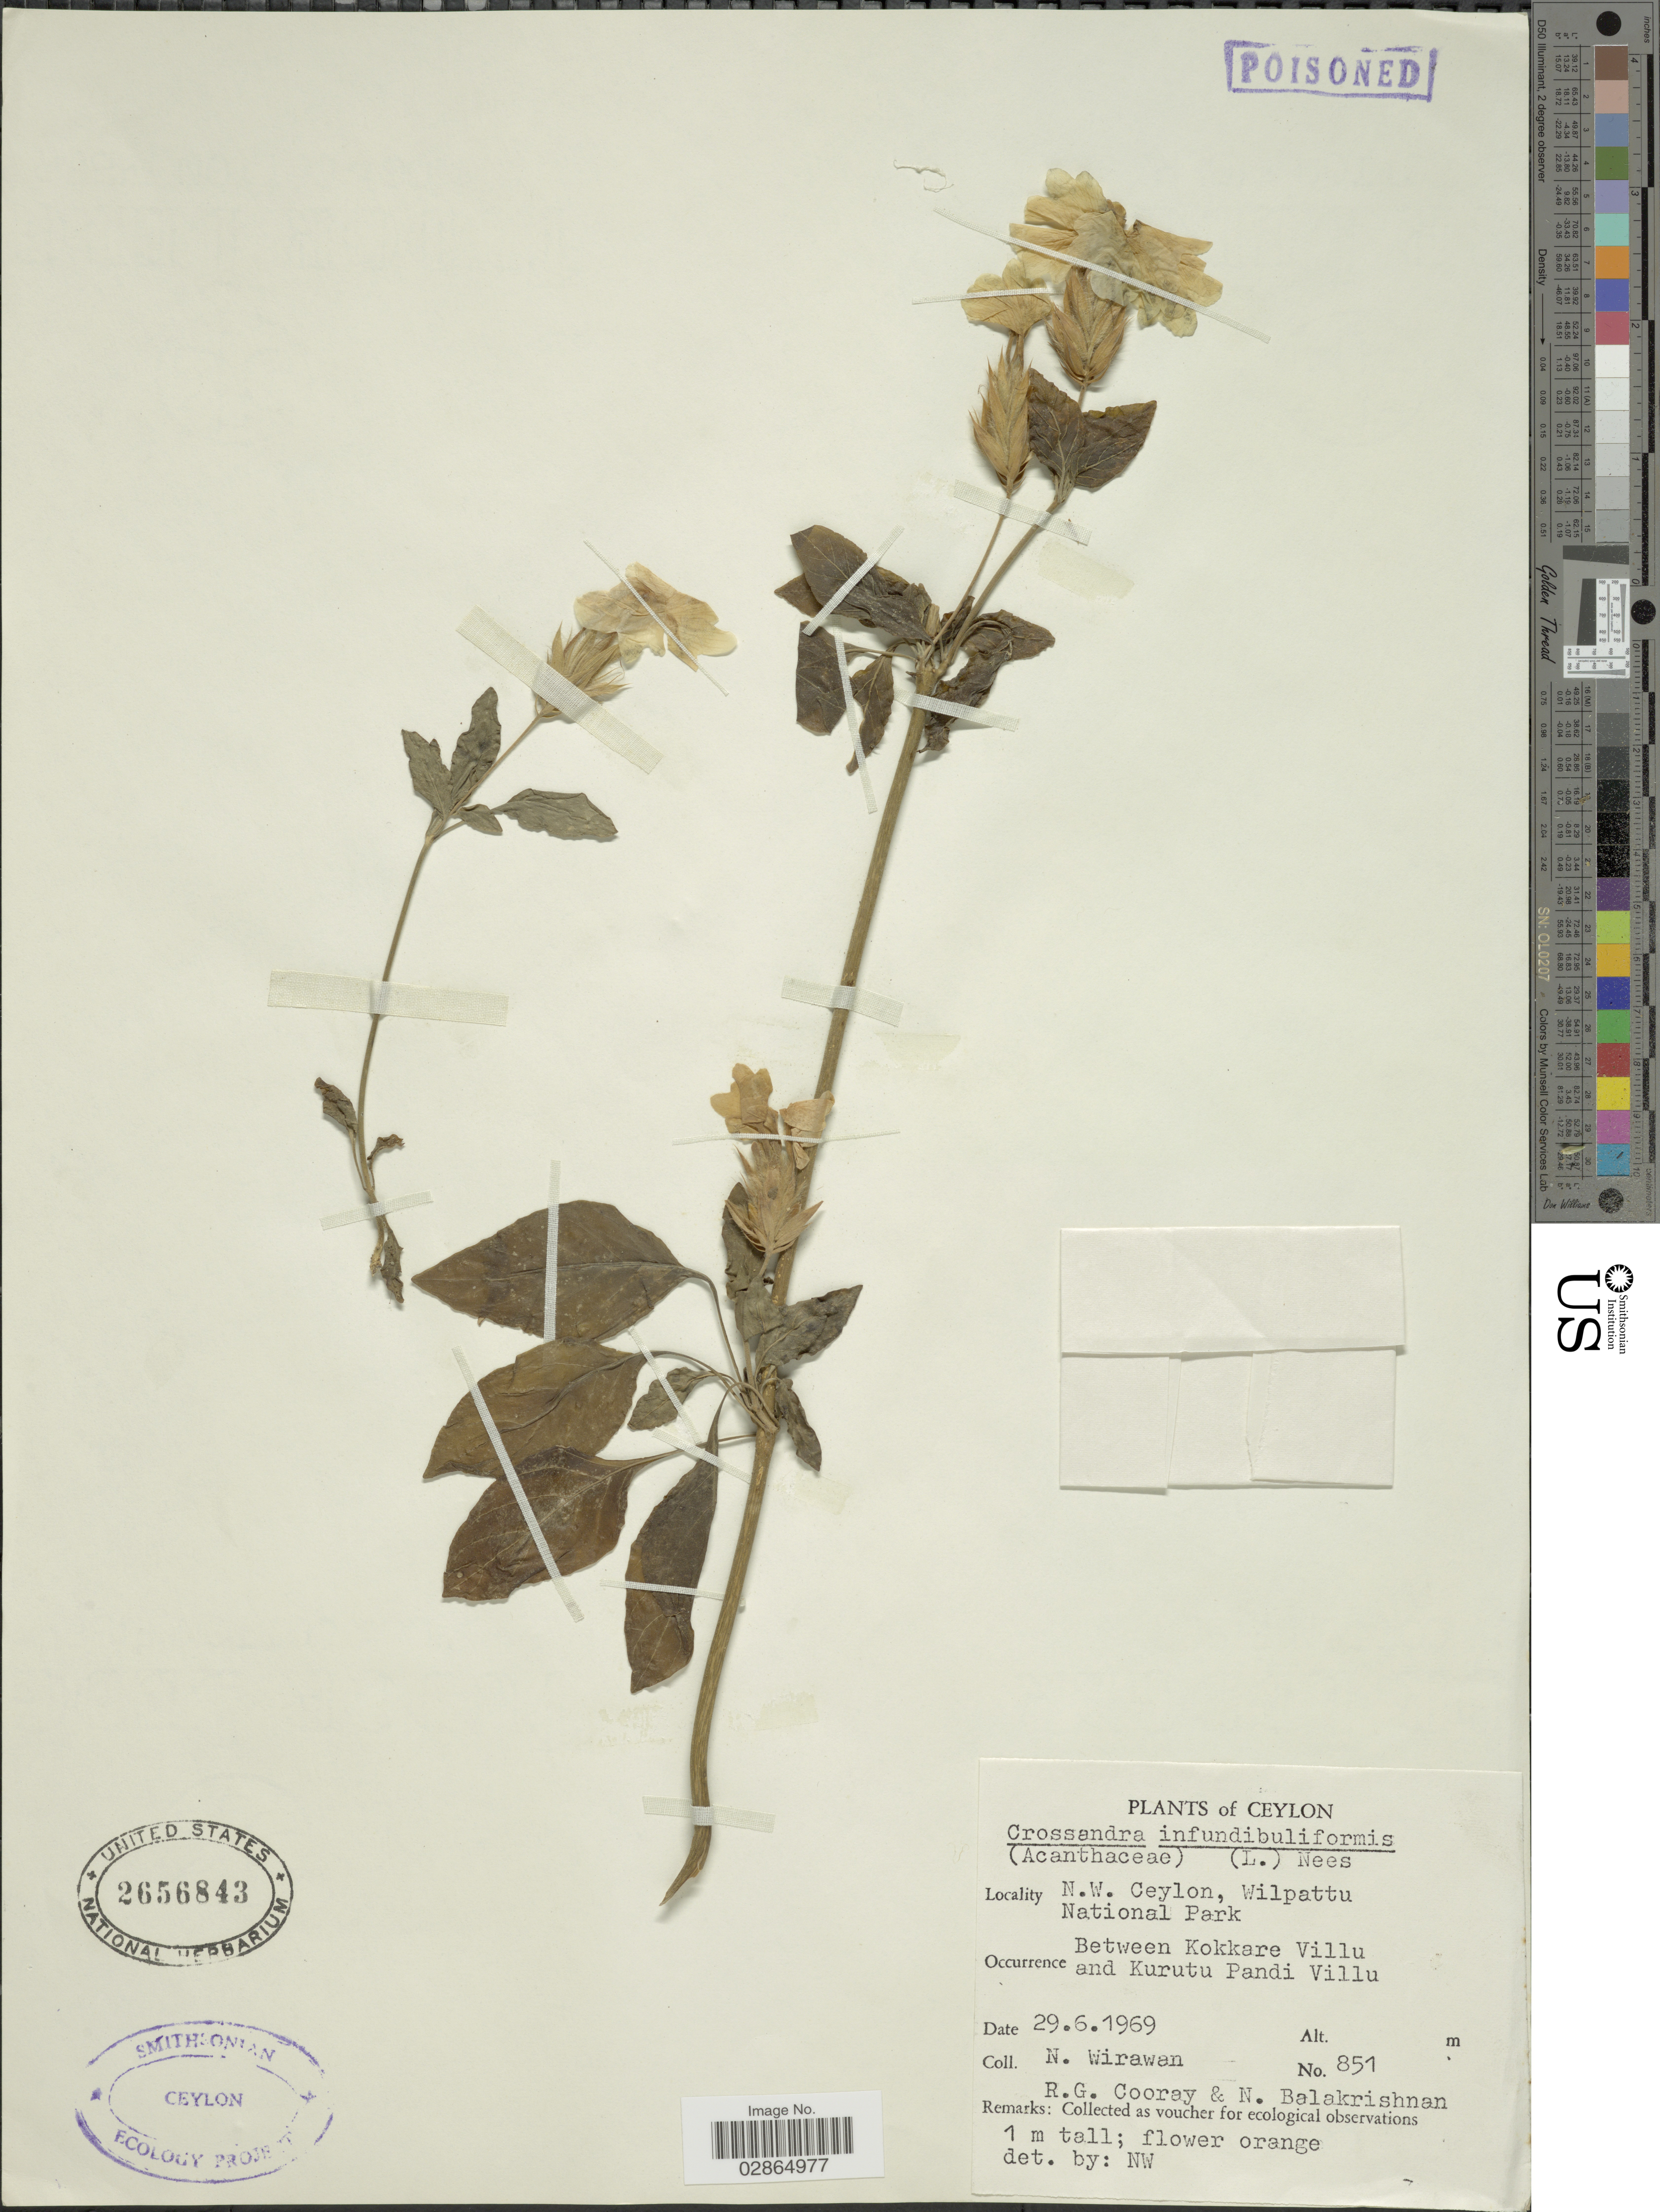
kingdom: Plantae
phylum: Tracheophyta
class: Magnoliopsida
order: Lamiales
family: Acanthaceae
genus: Crossandra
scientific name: Crossandra infundibuliformis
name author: (L.) Nees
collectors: N. Wirawan, R. Cooray & N. Balakrishnan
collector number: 851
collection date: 1969-06-29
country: Sri Lanka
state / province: North Western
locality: Ceylon. N.W. Ceylon, Wilpattu National Park. Between Kokkare Villu and Kurutu Pandi Villu.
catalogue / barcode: US 2656843